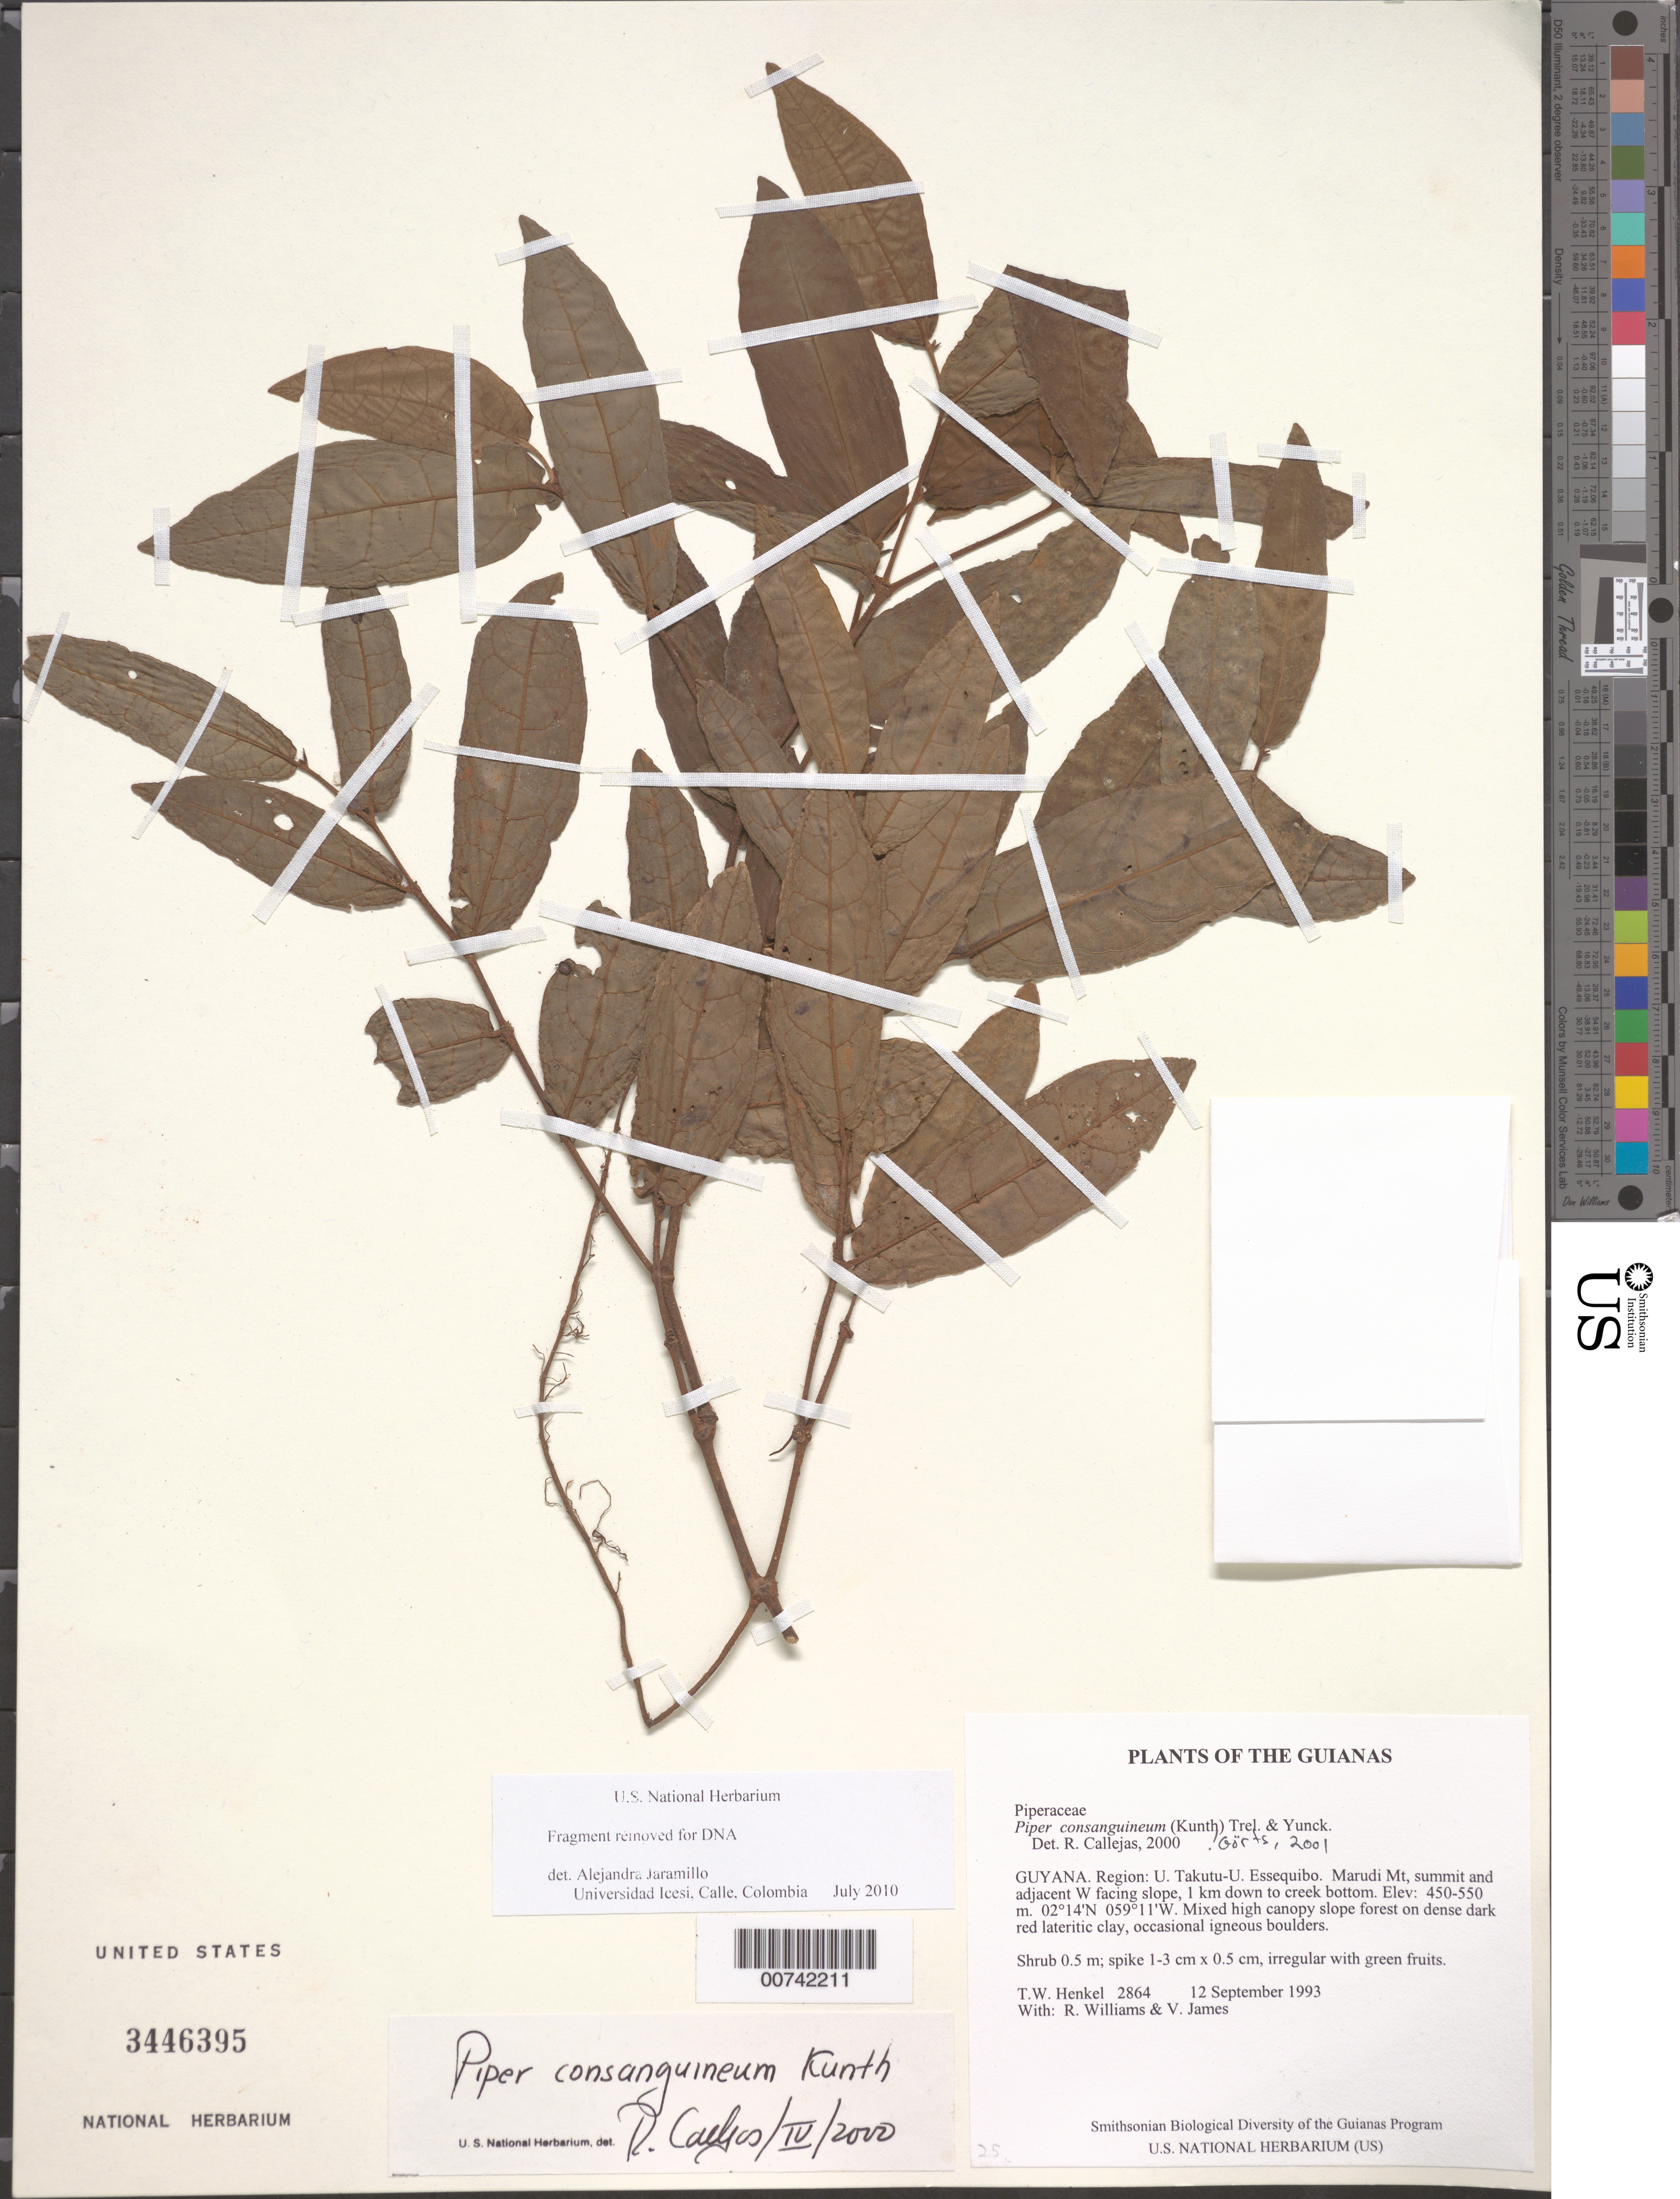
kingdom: Plantae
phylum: Tracheophyta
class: Magnoliopsida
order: Piperales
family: Piperaceae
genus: Piper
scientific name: Piper consanguineum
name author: Kunth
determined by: Görts-van Rijn, A. R. A.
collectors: T. Henkel, R. Williams & V. James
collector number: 2864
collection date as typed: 12 September 1993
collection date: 1993-09-12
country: Guyana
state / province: U. Takutu-U. Essequibo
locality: Marudi Mt, summit and adjacent W facing slope, 1 km down to creek bottom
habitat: Mixed high canopy slope forest on dense dark red lateritic clay, occasional igneous boulders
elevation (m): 450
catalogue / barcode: US 3446395